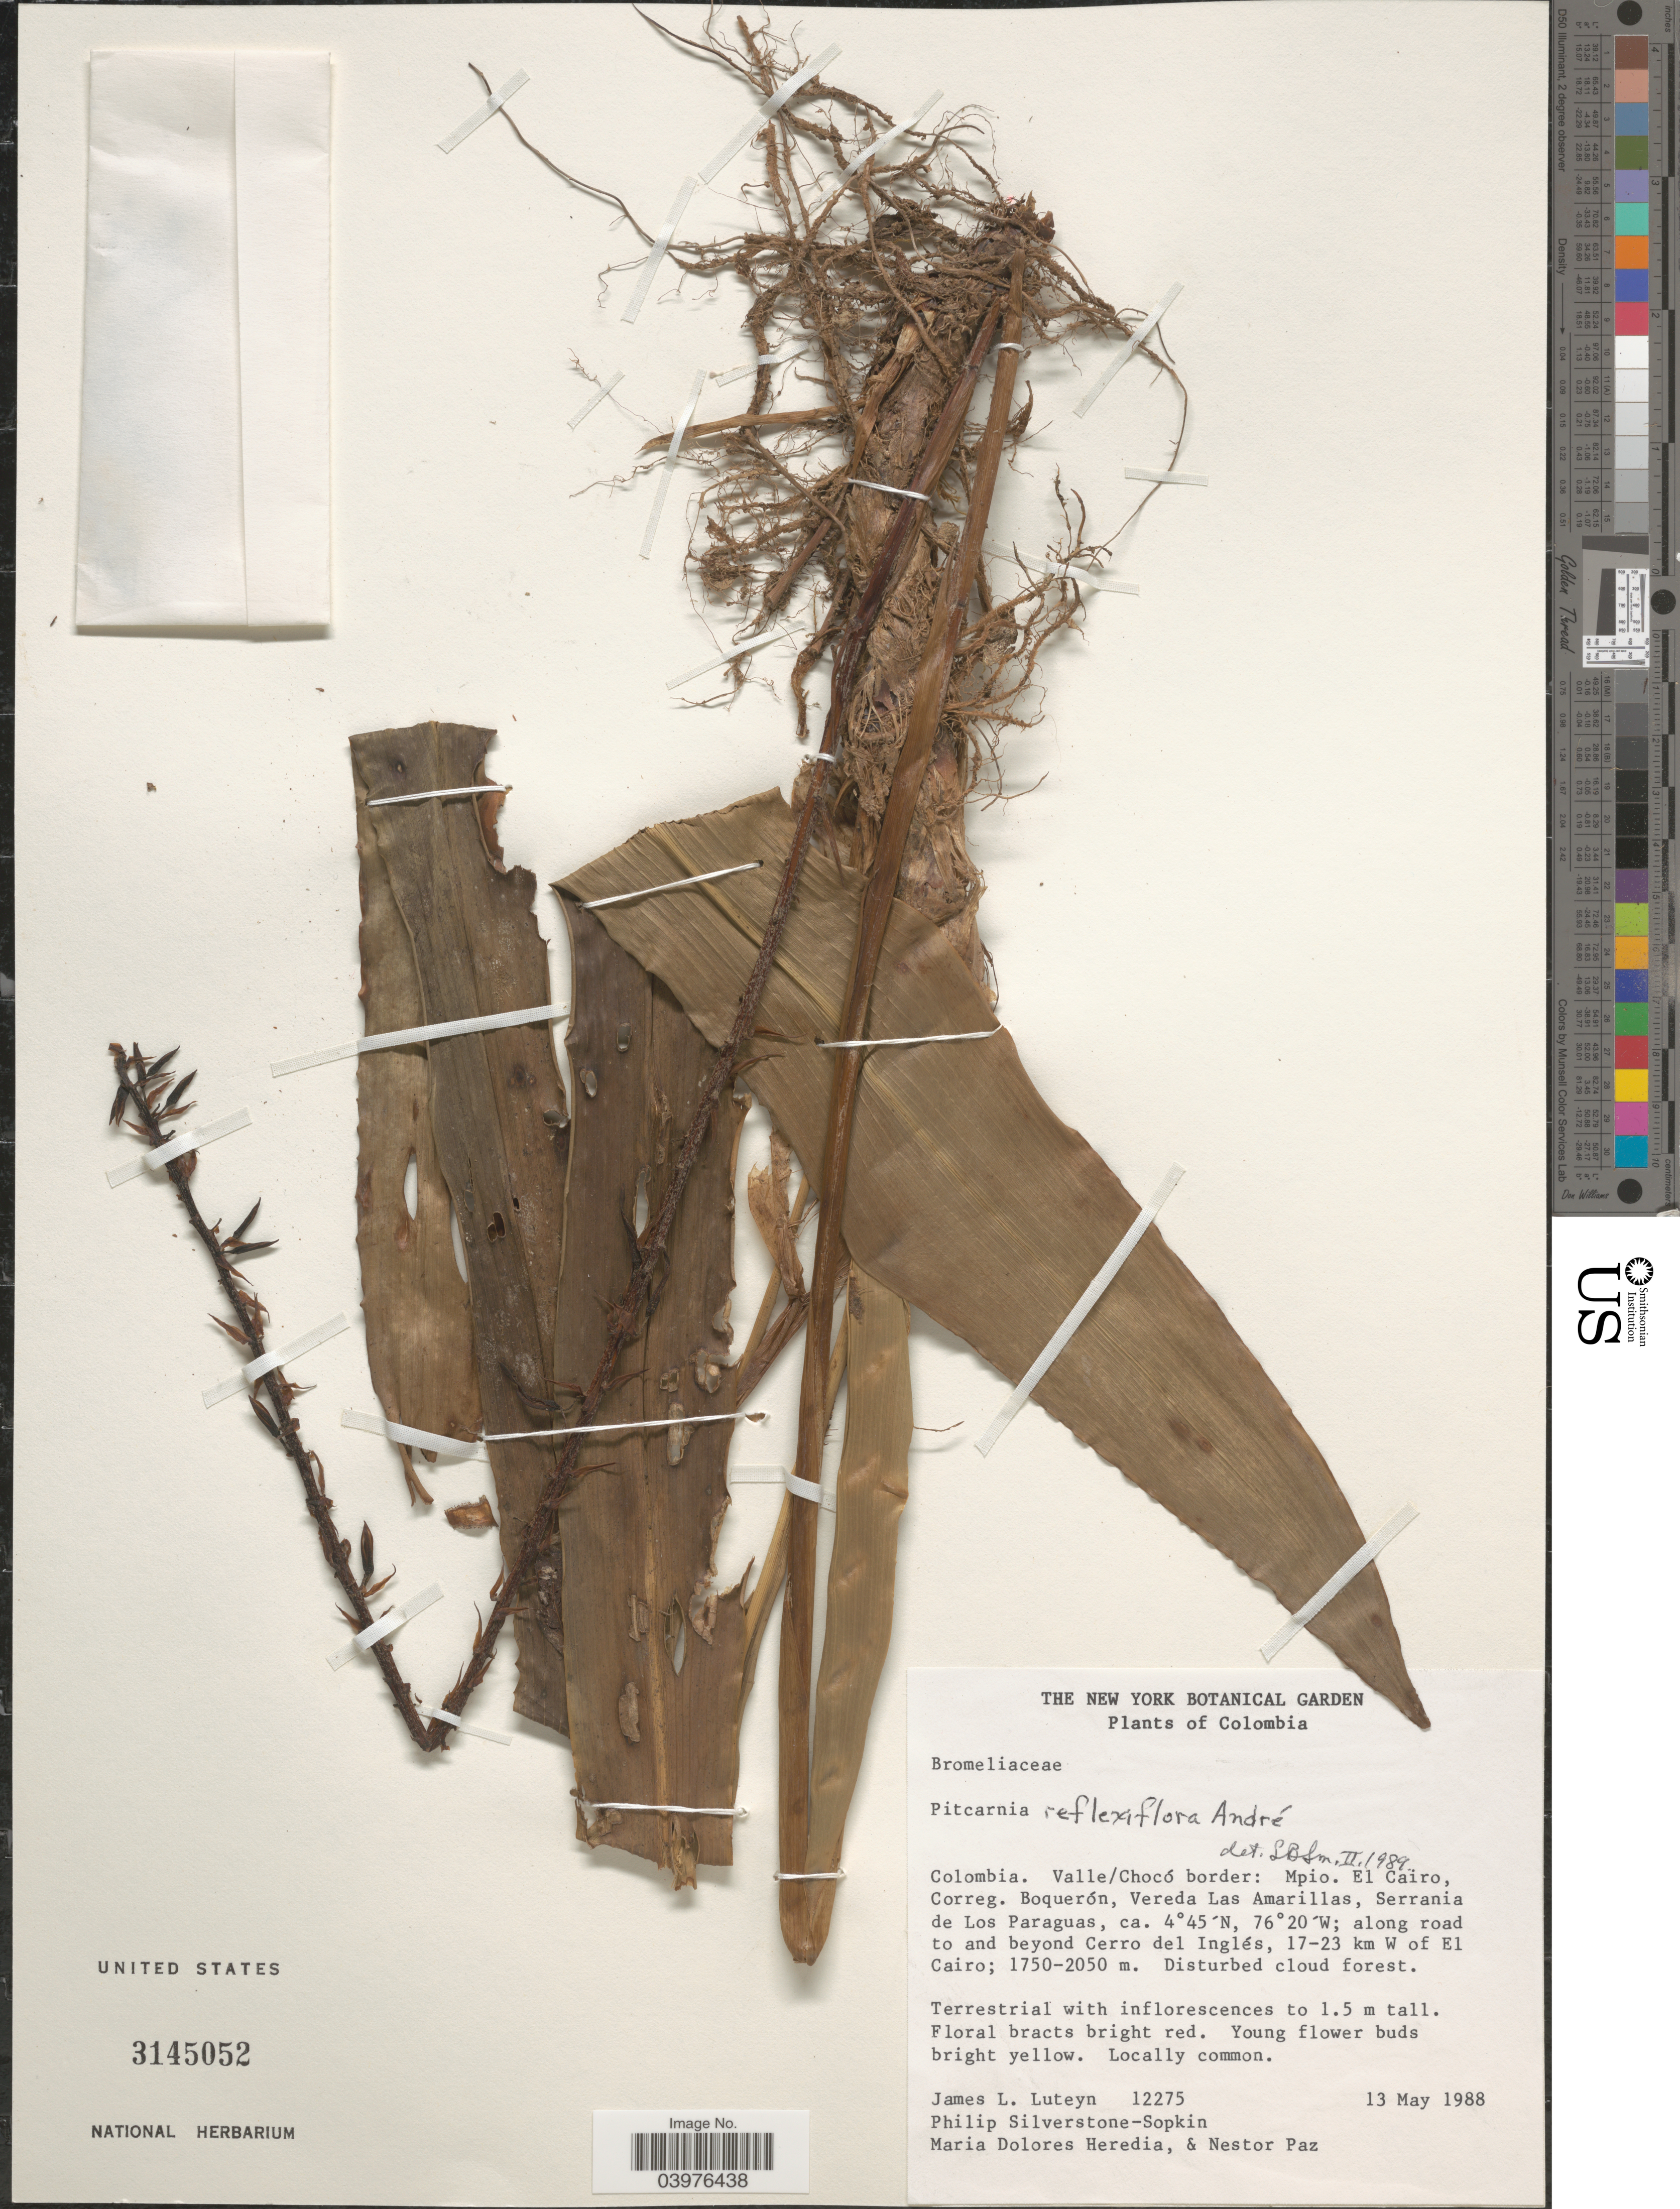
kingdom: Plantae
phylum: Tracheophyta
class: Liliopsida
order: Poales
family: Bromeliaceae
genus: Pitcairnia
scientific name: Pitcairnia reflexiflora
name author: André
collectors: J. L. Luteyn, P. A. Silverstone-Sopkin, M. Dolores Heredia & N. Paz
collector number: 12275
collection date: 1988-05-13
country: Colombia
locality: Valle/Chocó border: Mpio. El Cairo, Correg. Boquerón, Vereda Las Amarillas, Serrania de Los Paraguas; along road to and beyond Cerro del Inglés, 17-23 km W of El Cairo.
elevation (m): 1750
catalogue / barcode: US 3145052